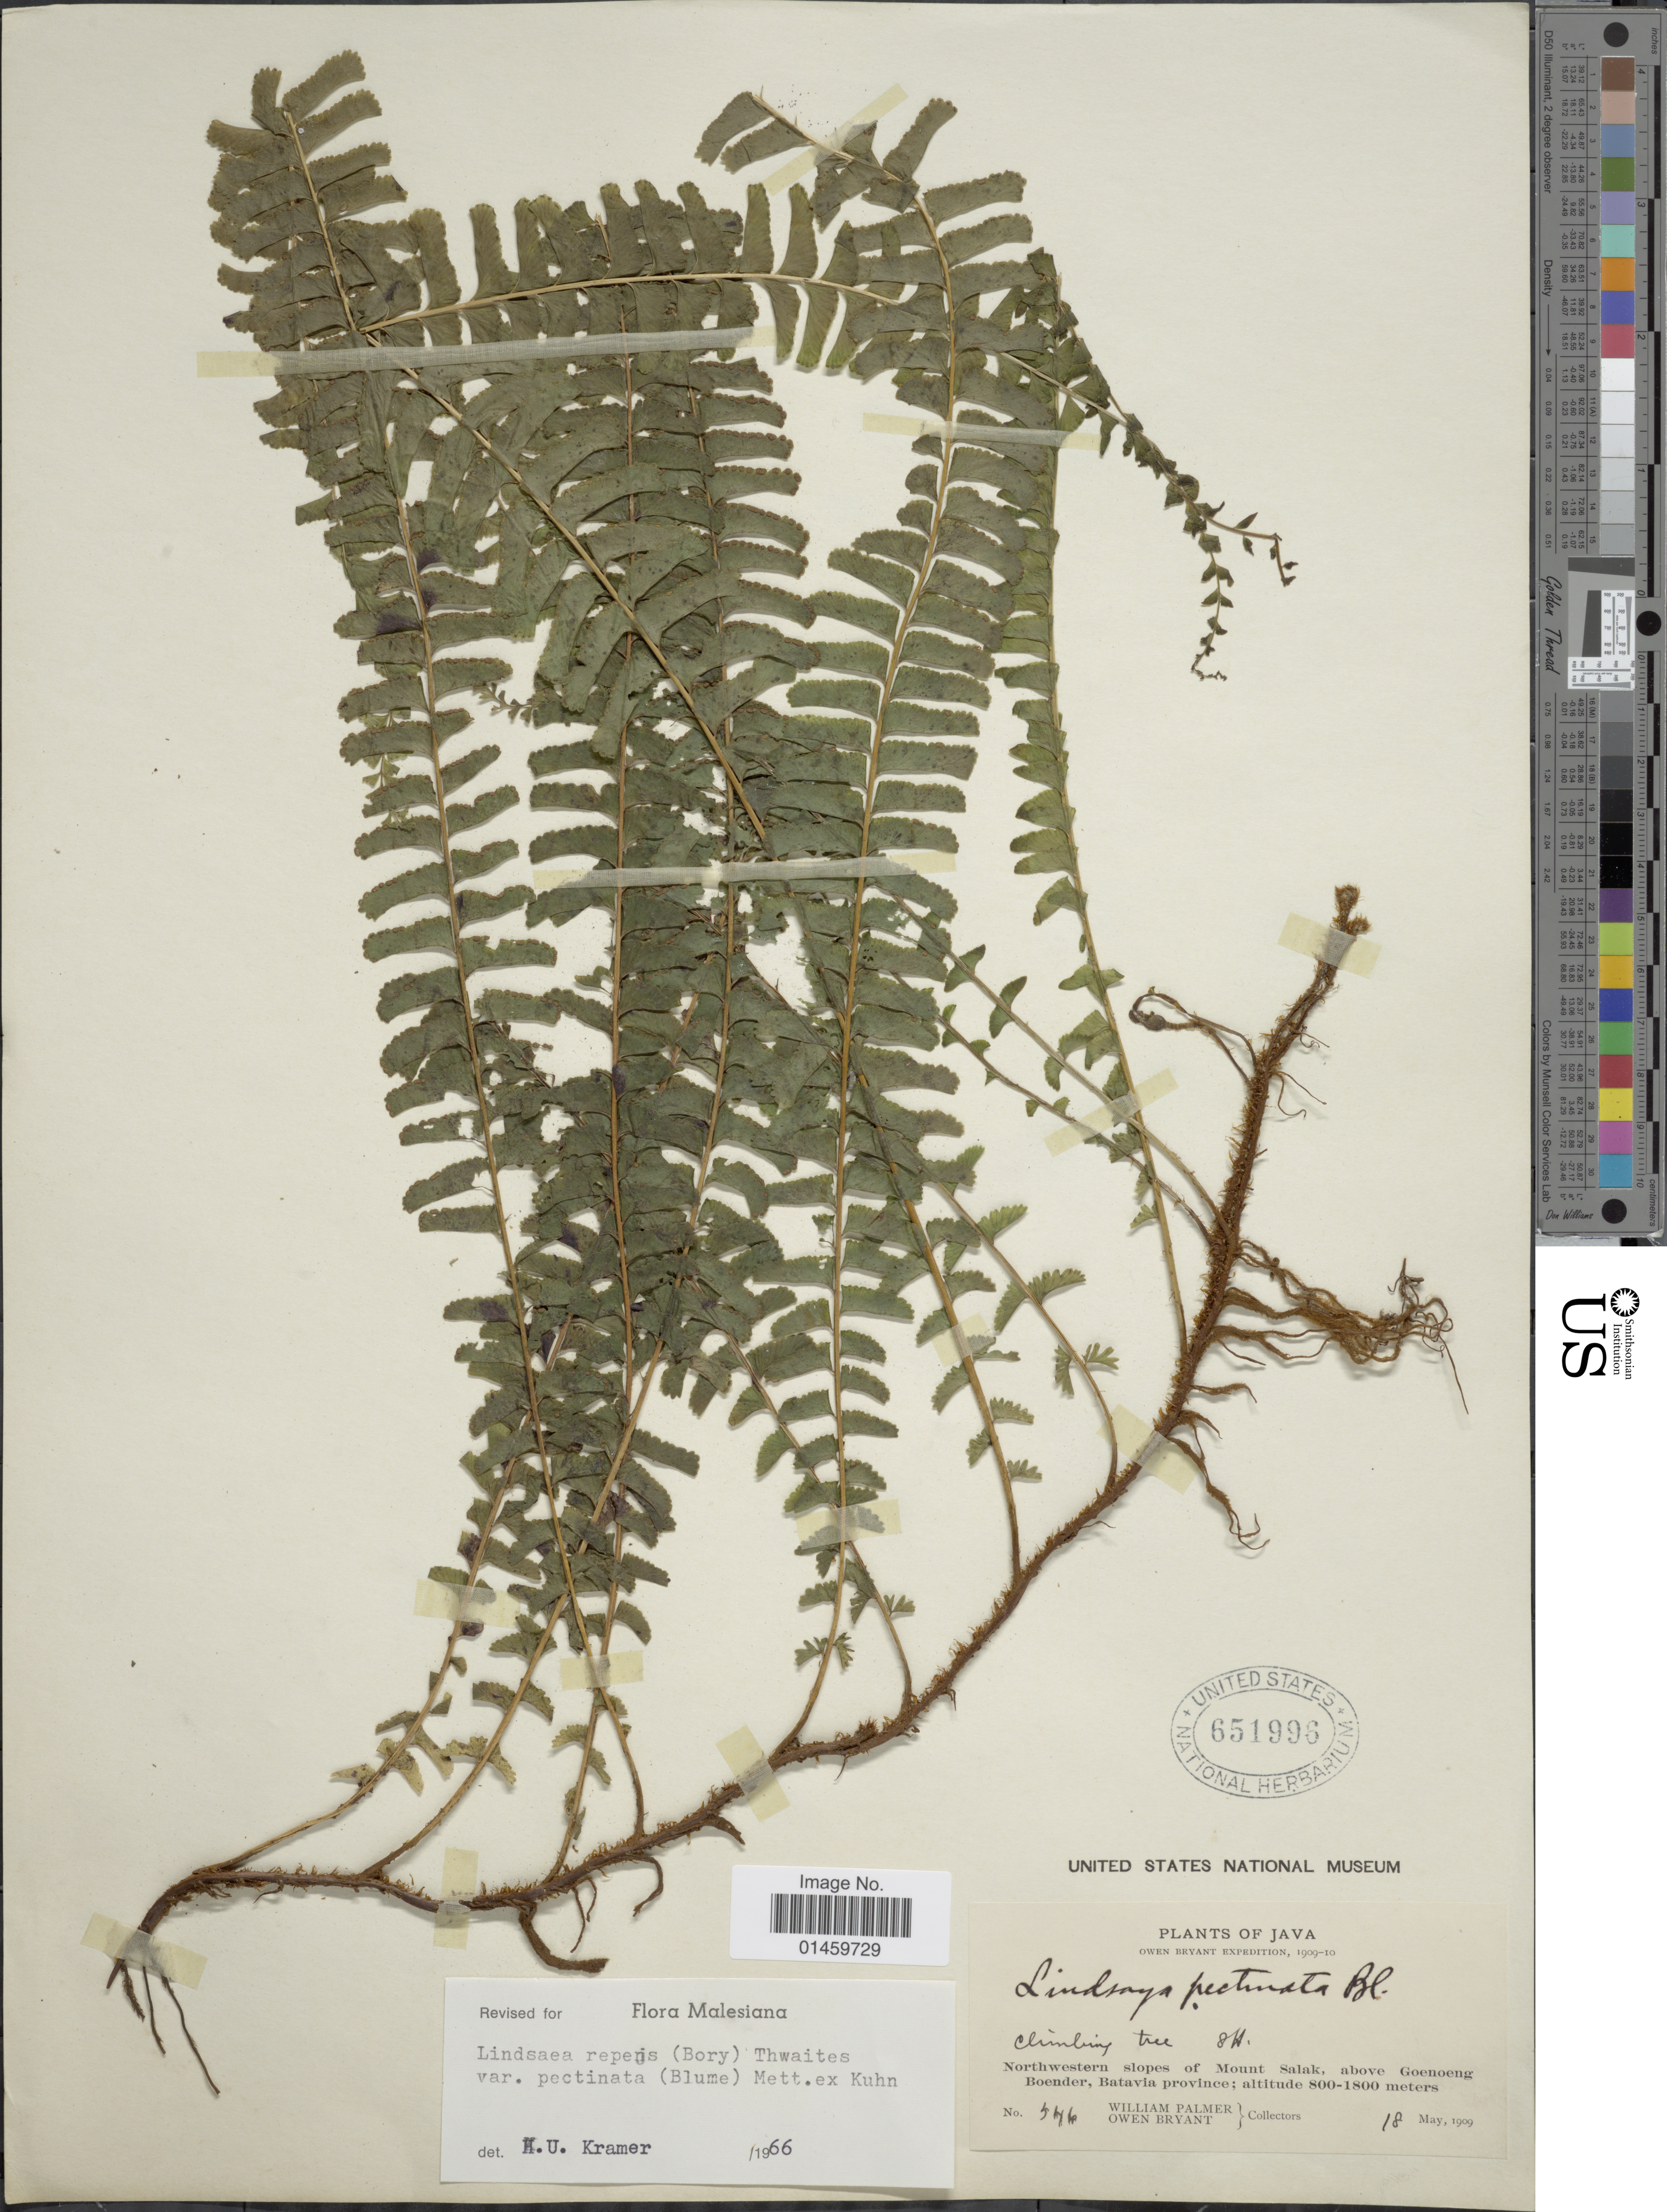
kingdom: Plantae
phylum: Tracheophyta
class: Polypodiopsida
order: Polypodiales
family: Lindsaeaceae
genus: Lindsaea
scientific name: Lindsaea repens var. pectinata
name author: (Blume) Mett.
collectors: W. Palmer & O. Bryant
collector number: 546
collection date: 1909-05-18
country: Indonesia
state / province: Java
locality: Northwestern slopes of Mount Salak, above Goenoeng Boender, Batavia province.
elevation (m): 800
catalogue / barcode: US 651996